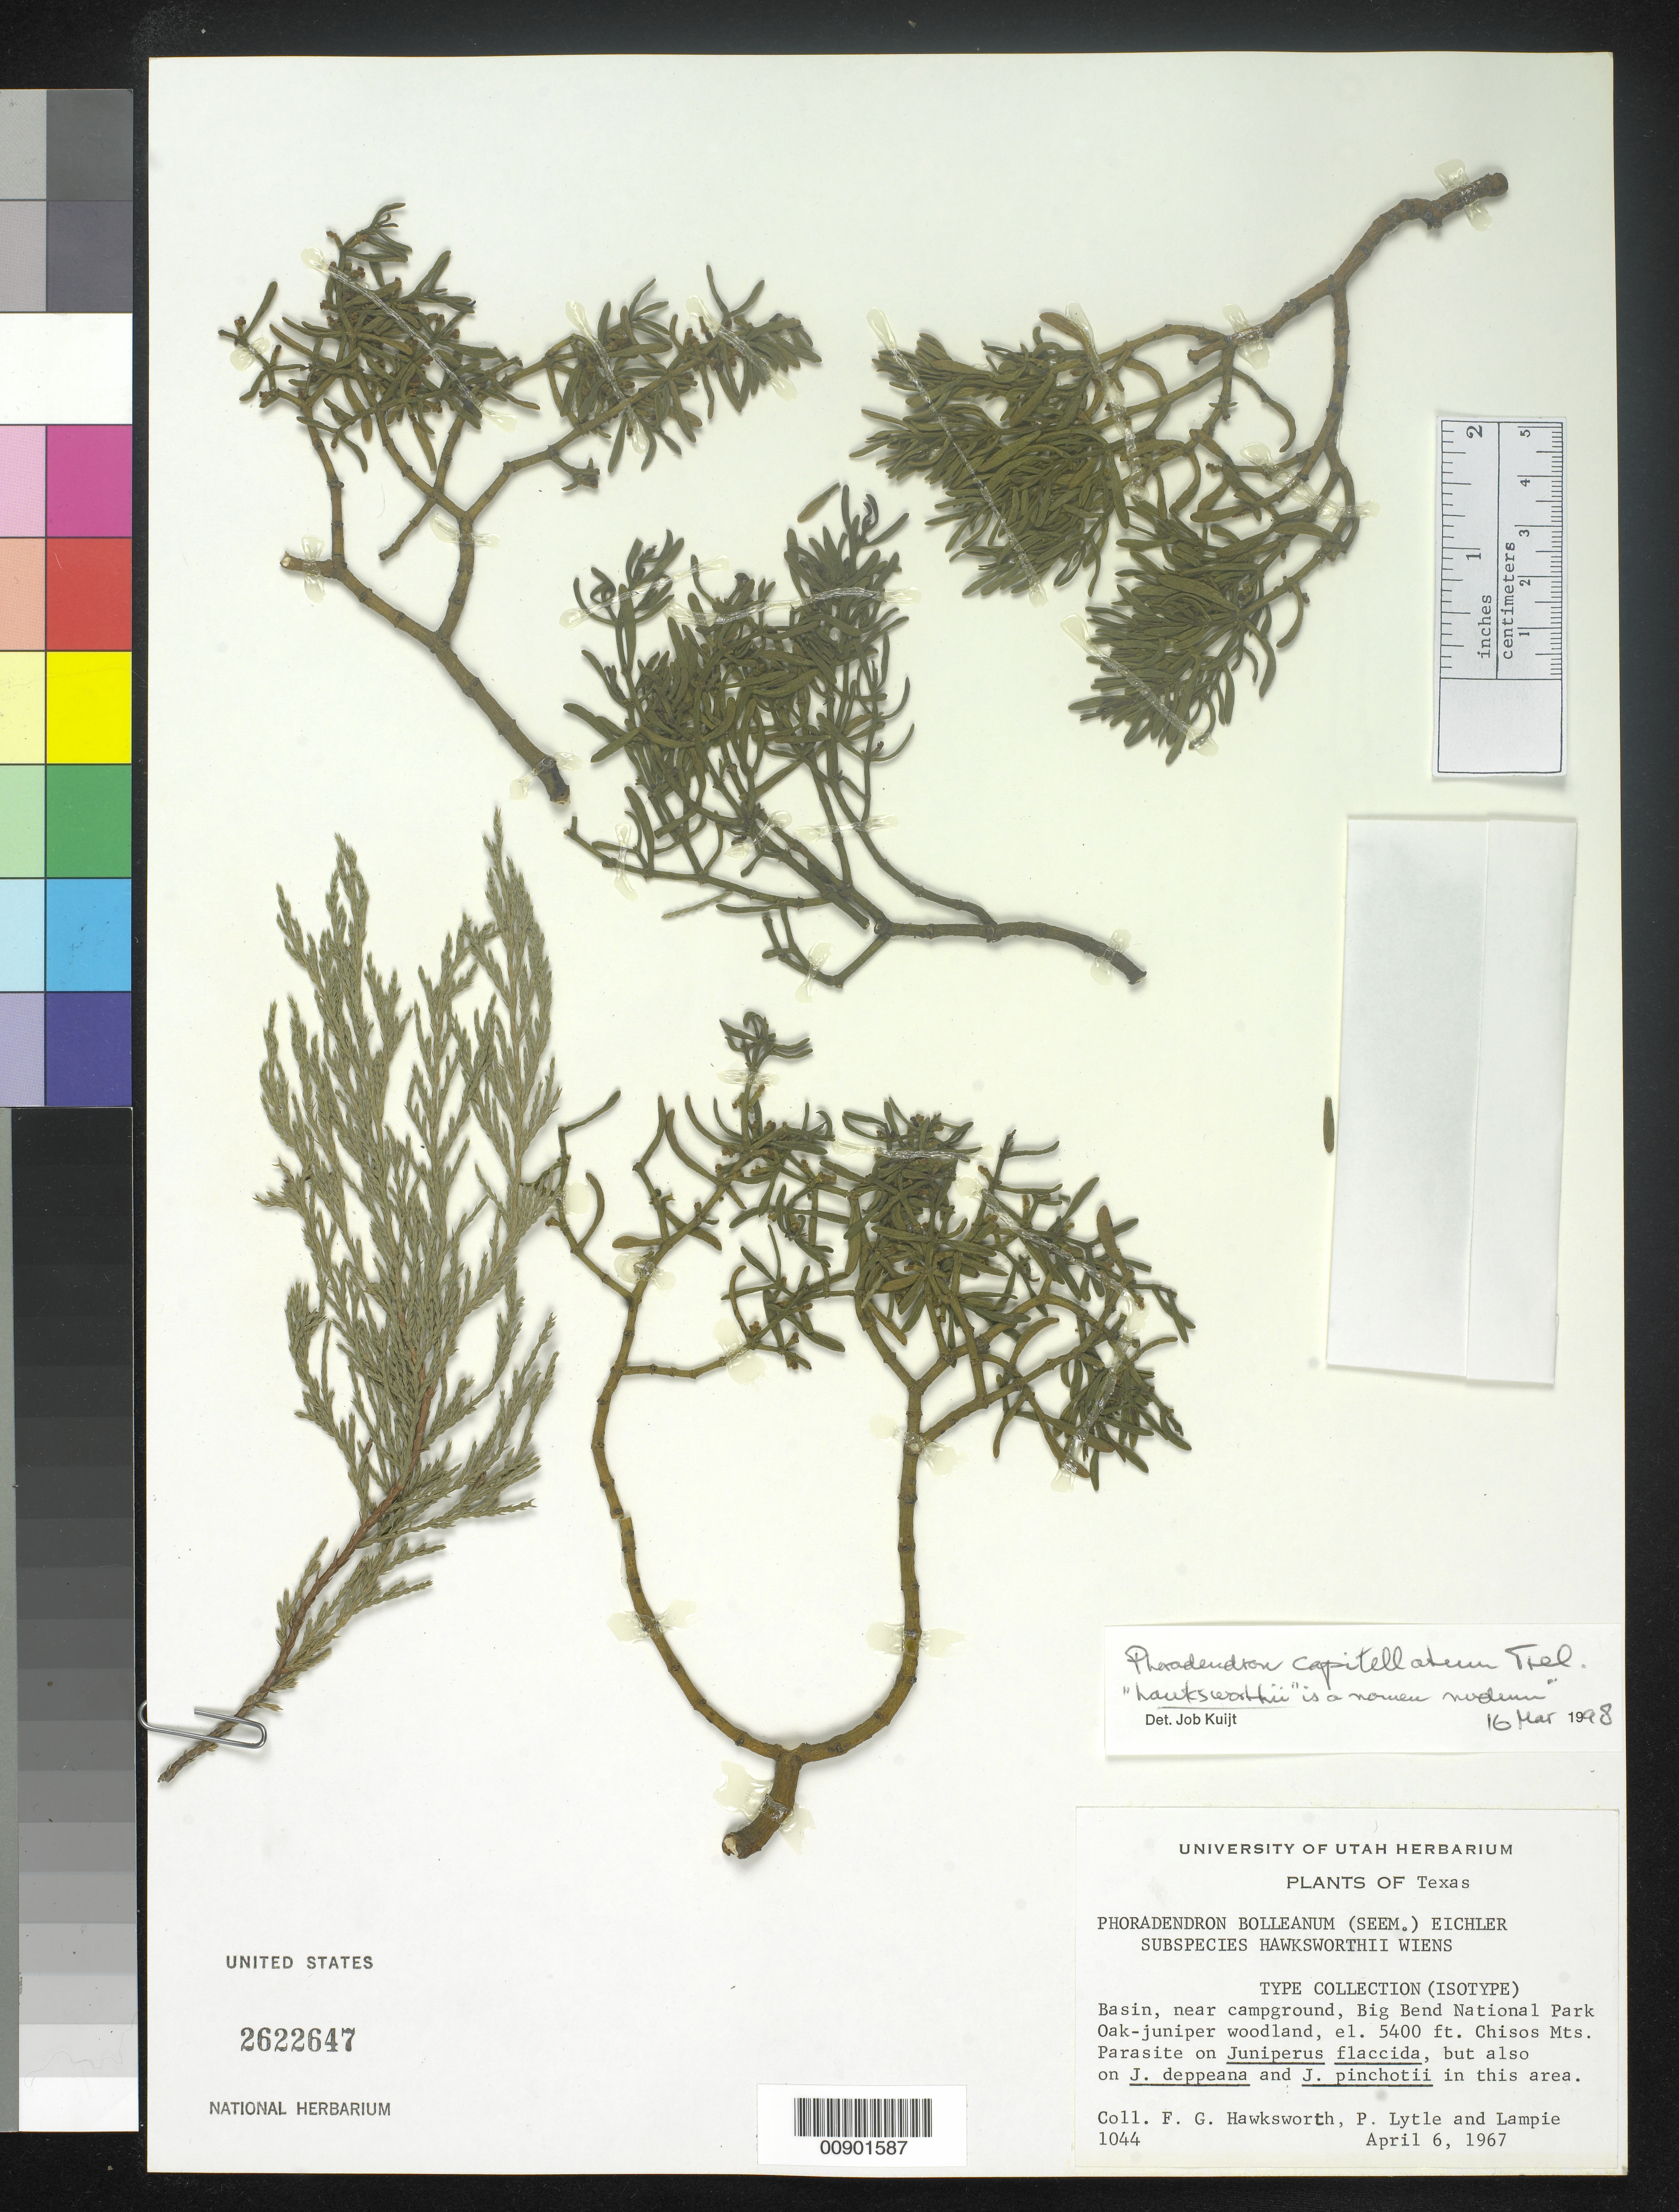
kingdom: Plantae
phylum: Tracheophyta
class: Magnoliopsida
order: Santalales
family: Viscaceae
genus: Phoradendron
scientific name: Phoradendron hawksworthii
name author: Wiens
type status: Possible Holotype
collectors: F. G. Hawksworth, P. Lytle & -. Lampie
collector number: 1044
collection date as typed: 06 Apr 1967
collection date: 1967-04-06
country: United States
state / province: Texas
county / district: Brewster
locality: Basin, near campground, Big Bend National Park, Chisos Mts.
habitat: Parasite on Juniperus flaccida, but also on J. deppeana and J. pinchotii in this area.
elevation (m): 1646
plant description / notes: Specimen is labeled as "isotype" (of Phoradendron bolleanum subsp. hawksworthii Wiens); protologue cites holotype (but no isotype) at US and no other sheets have been found here.; Specimen mounted with stem of Juniperus, apparently a sample of the host plant.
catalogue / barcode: US 2622647